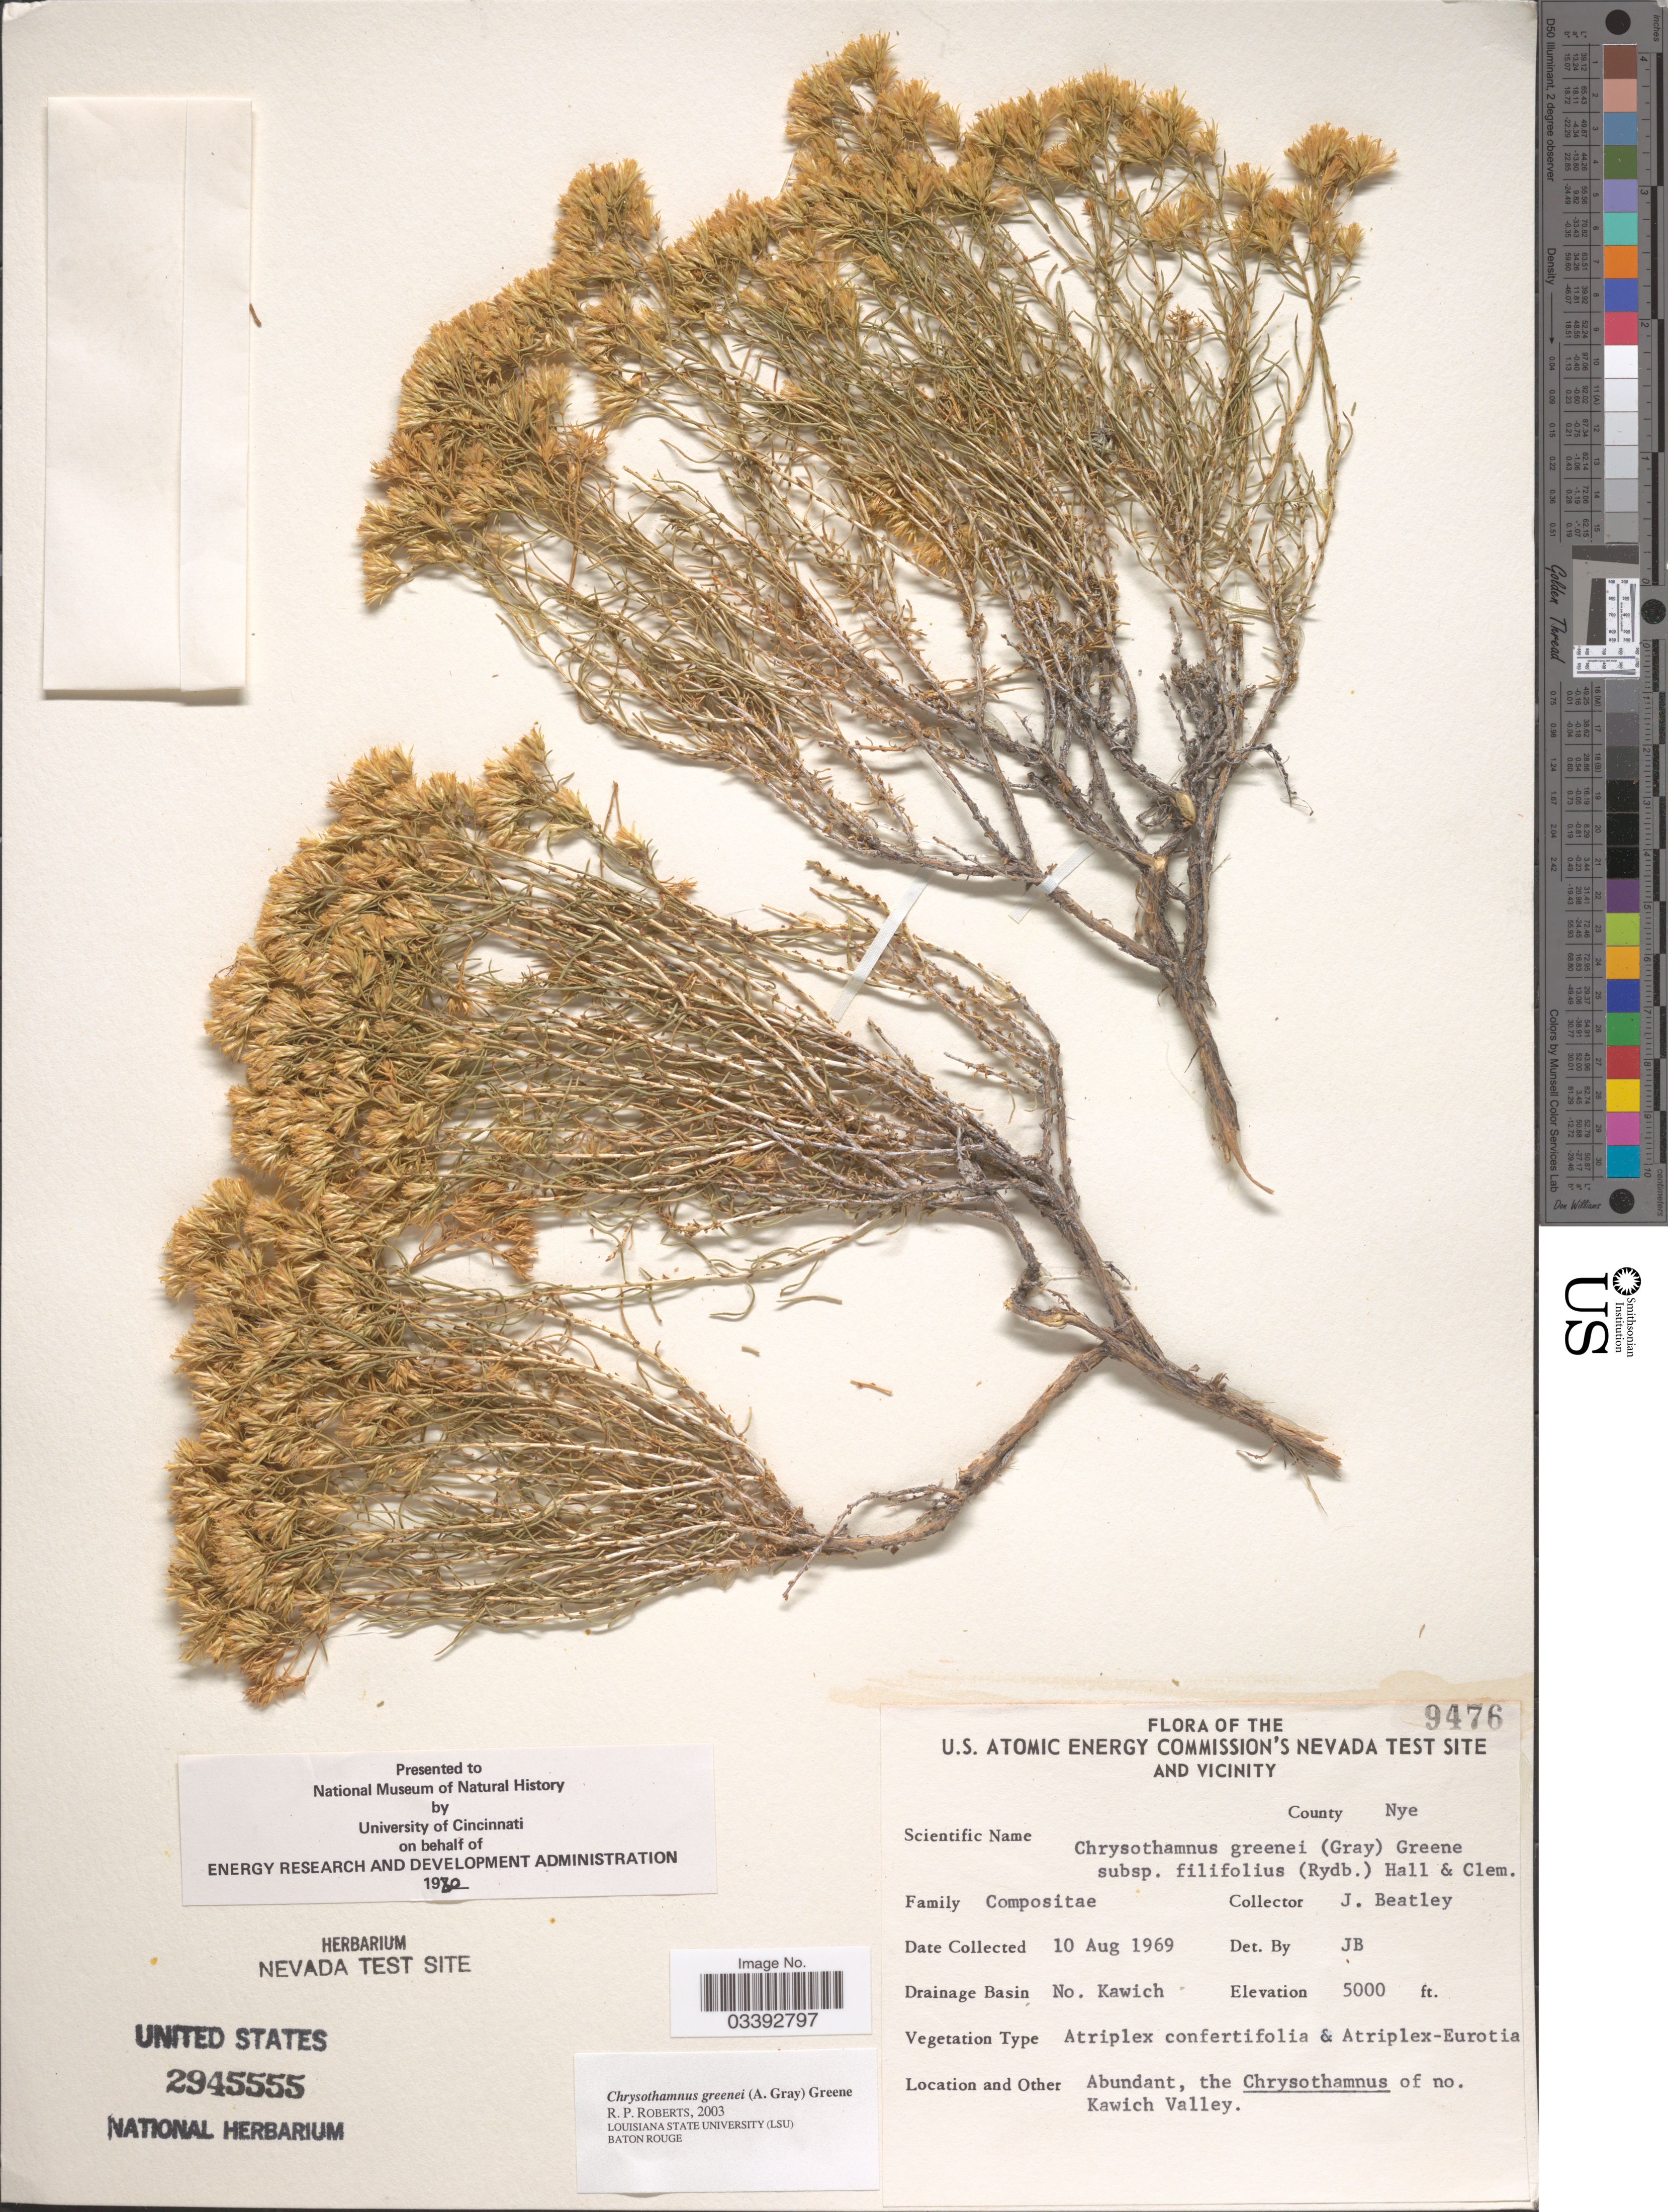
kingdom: Plantae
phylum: Tracheophyta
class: Magnoliopsida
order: Asterales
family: Asteraceae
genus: Chrysothamnus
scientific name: Chrysothamnus greenei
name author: (A. Gray) Greene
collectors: J. C. Beatley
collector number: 9476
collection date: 1969-08-10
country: United States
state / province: Nevada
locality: U.S. Atomic Energy Commission's Nevada Test Site and Vicinity. County Nye. Drainage Basin No. Kawich. Kawich Valley.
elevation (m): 1524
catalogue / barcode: US 2945555